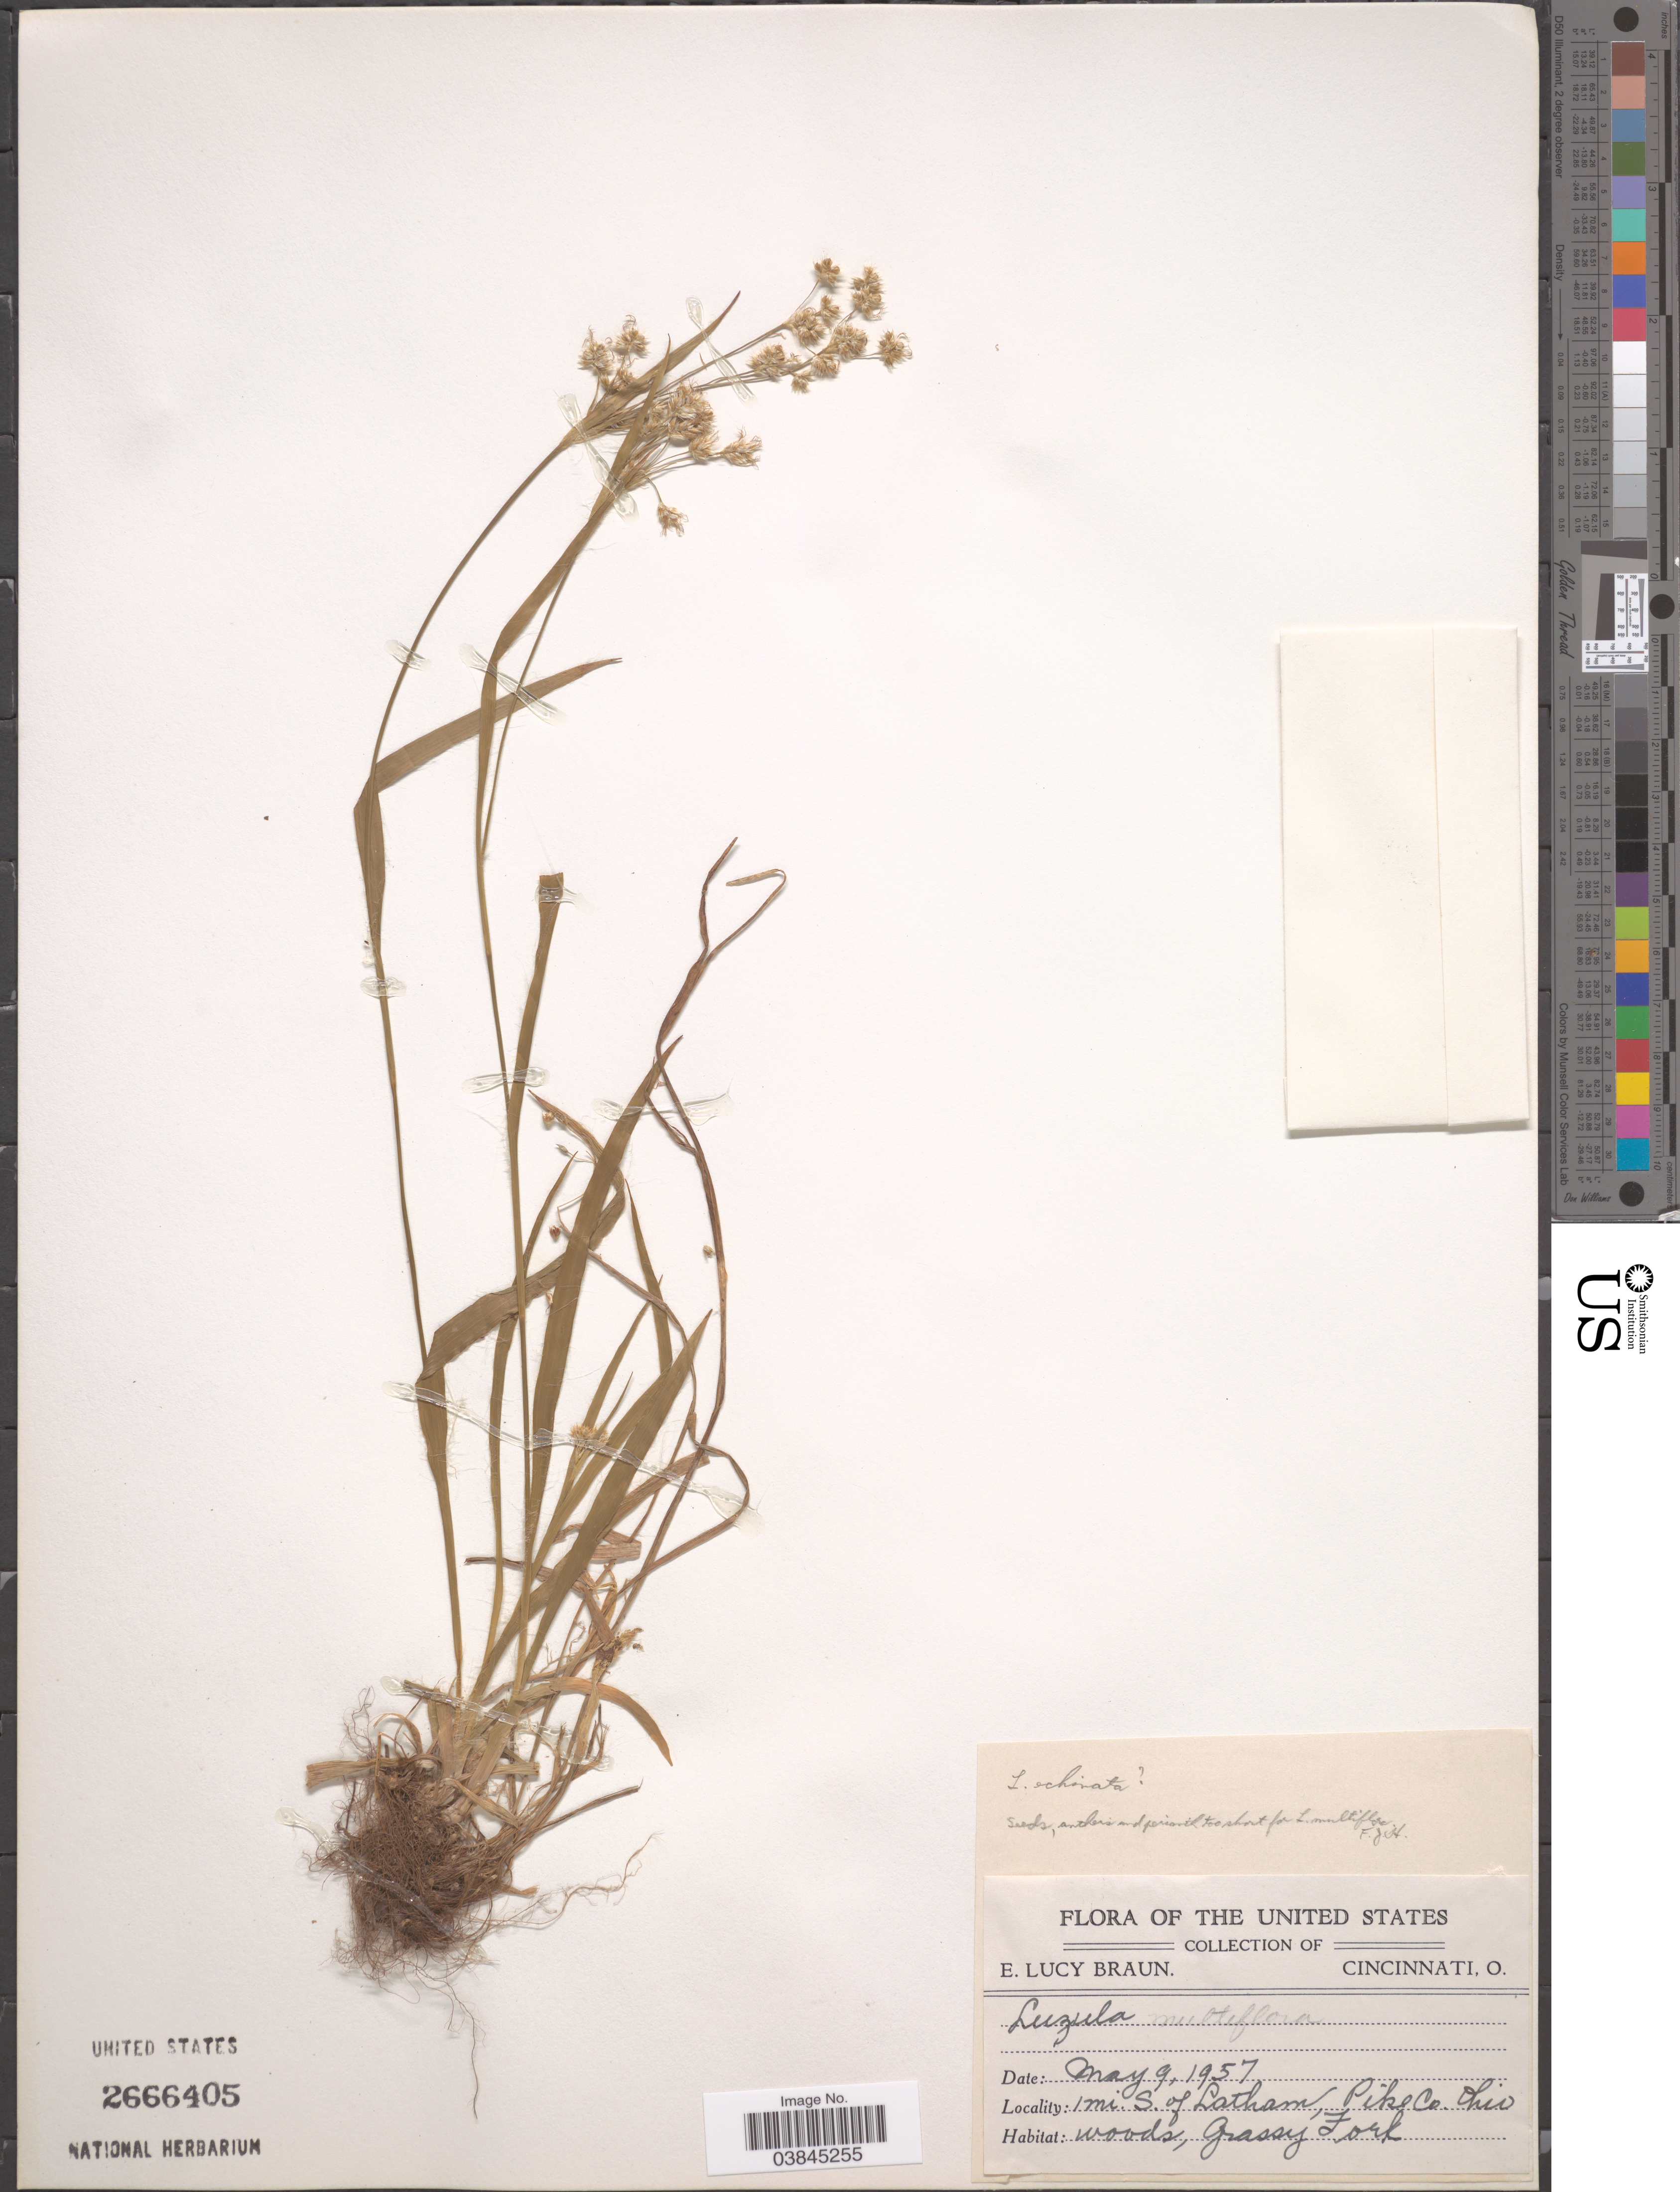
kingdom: Plantae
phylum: Tracheophyta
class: Liliopsida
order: Poales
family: Juncaceae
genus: Luzula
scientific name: Luzula campestris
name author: (L.) DC.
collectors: E. L. Braun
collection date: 1957-05-09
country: United States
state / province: Ohio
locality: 1 mi. S. of Latham, Pike Co. Grassy Fork.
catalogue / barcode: US 2666405